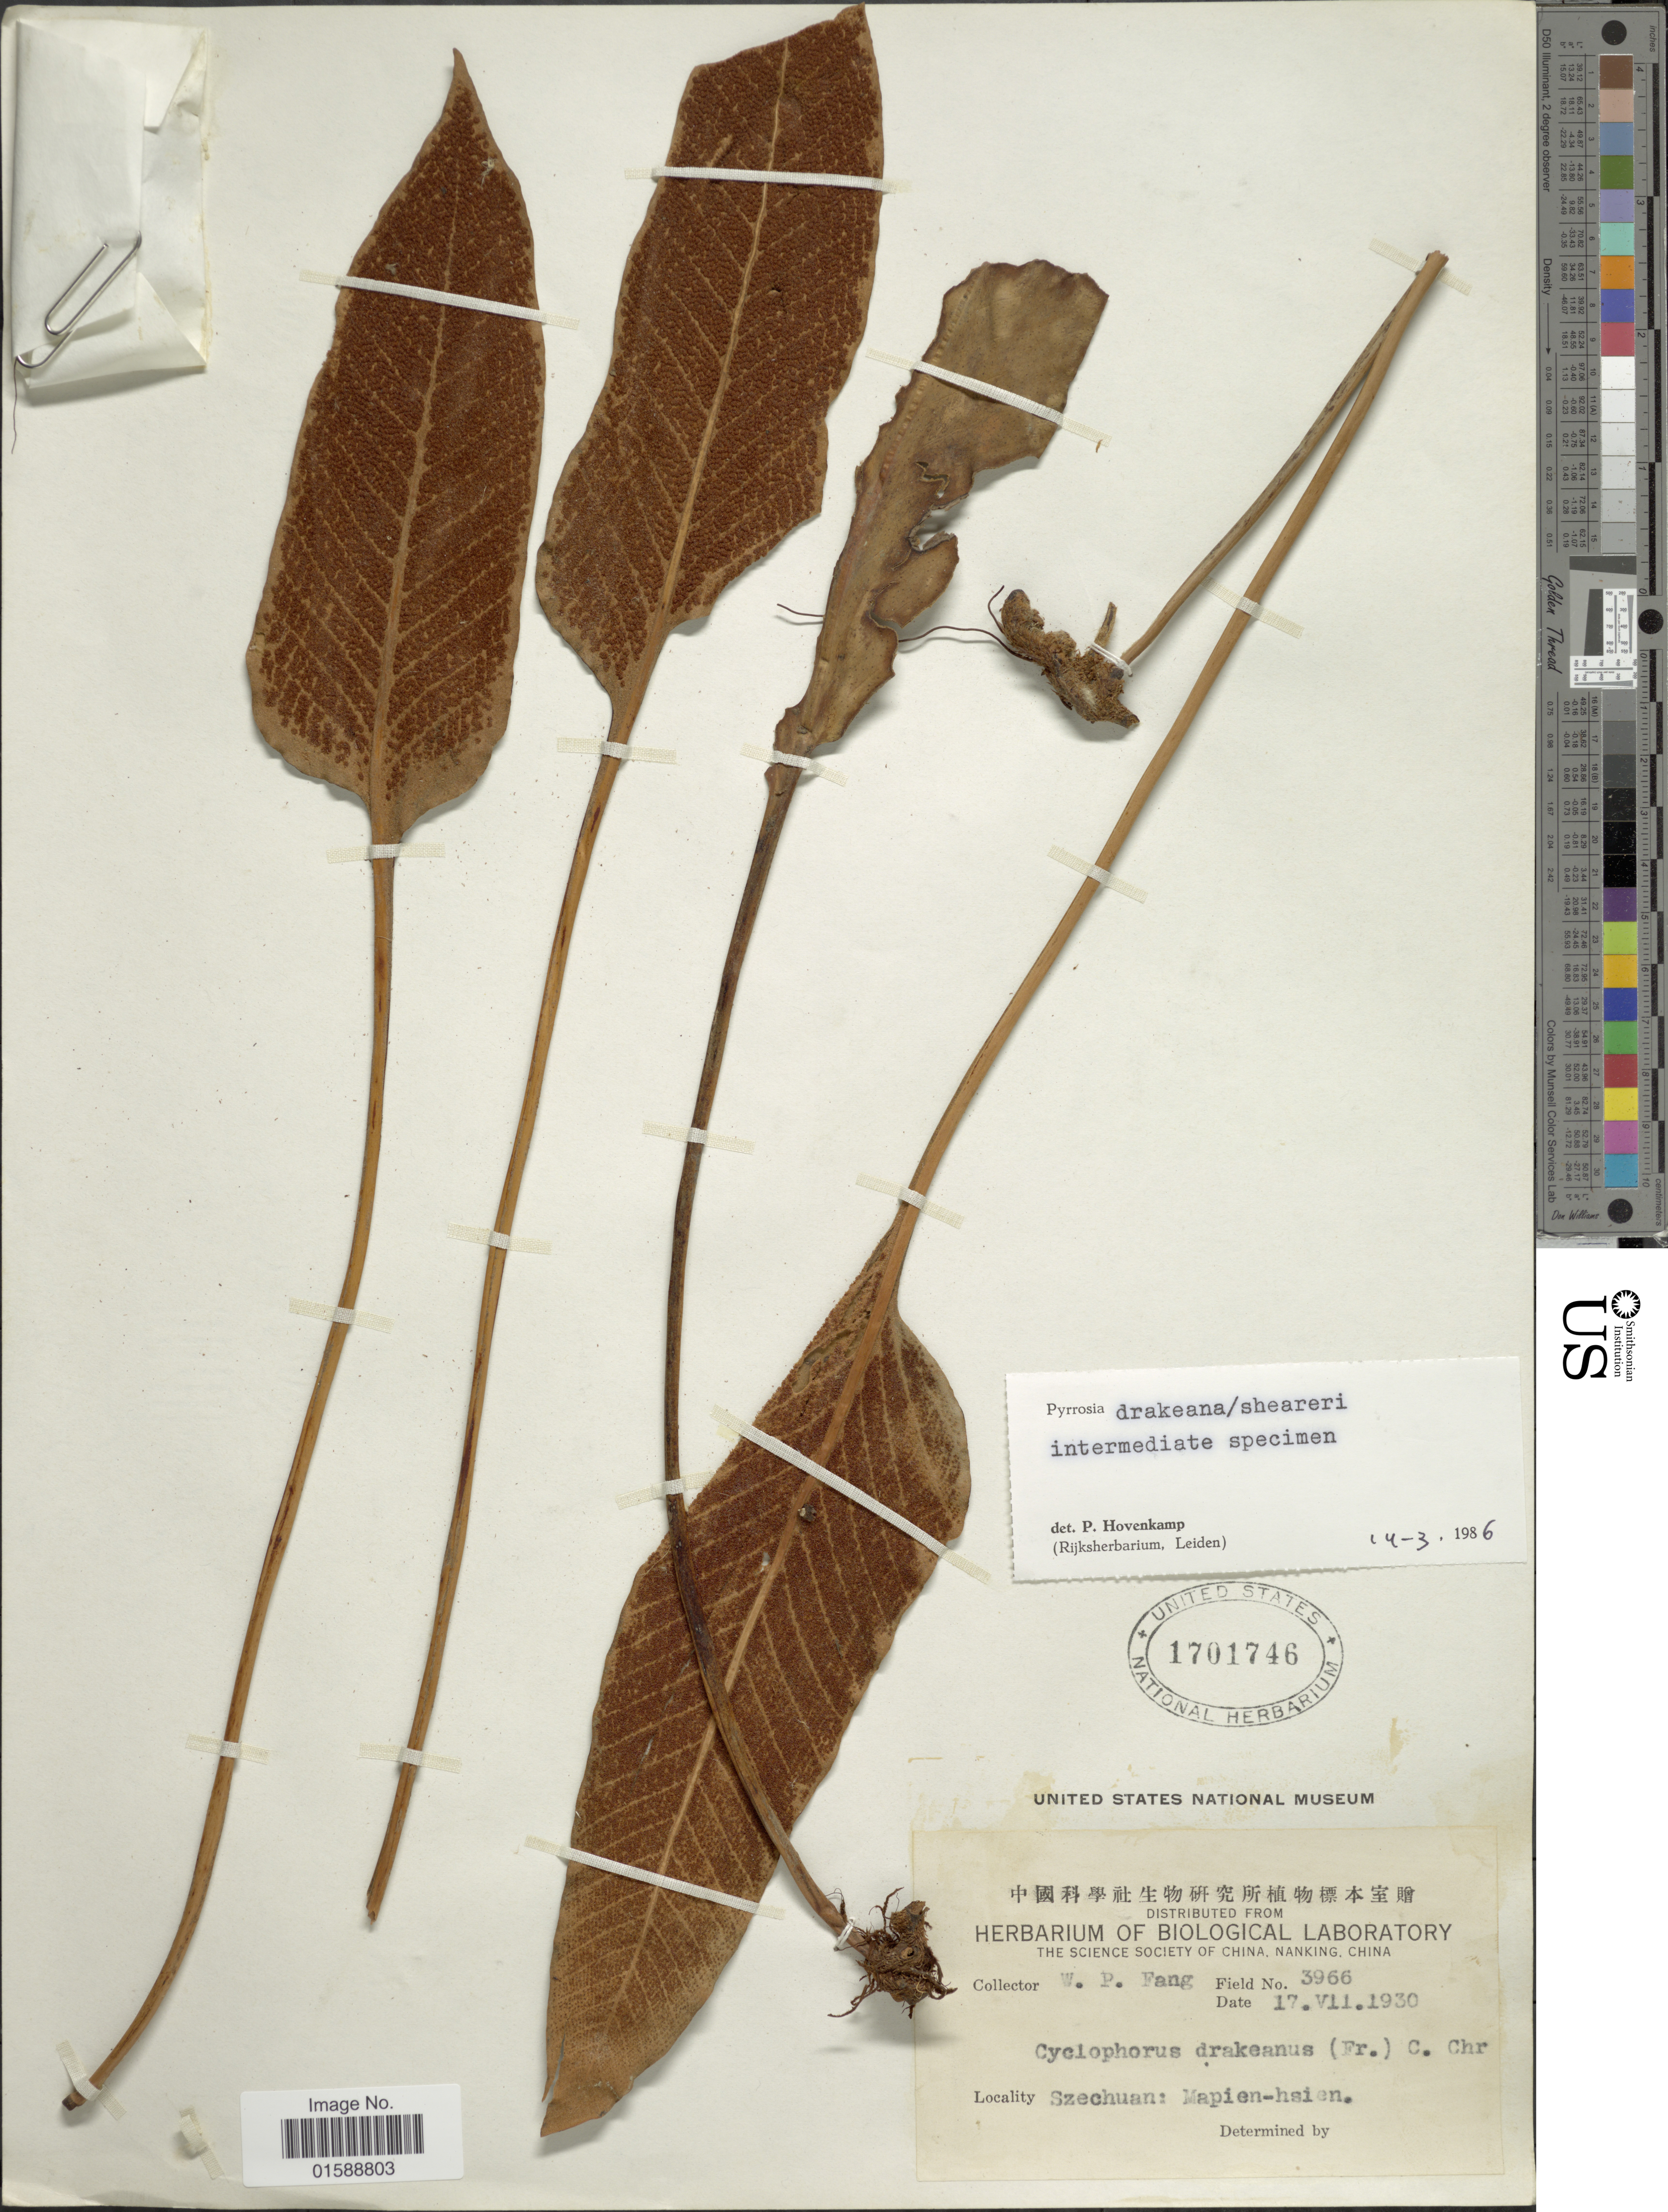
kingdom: Plantae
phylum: Tracheophyta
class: Polypodiopsida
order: Polypodiales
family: Polypodiaceae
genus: Pyrrosia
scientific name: Pyrrosia drakeana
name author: (Franch.) Ching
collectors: W. P. Fang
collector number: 3966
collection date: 1930-07-17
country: China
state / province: Sichuan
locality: Szechuan: Mapien-hsien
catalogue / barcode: US 1701746